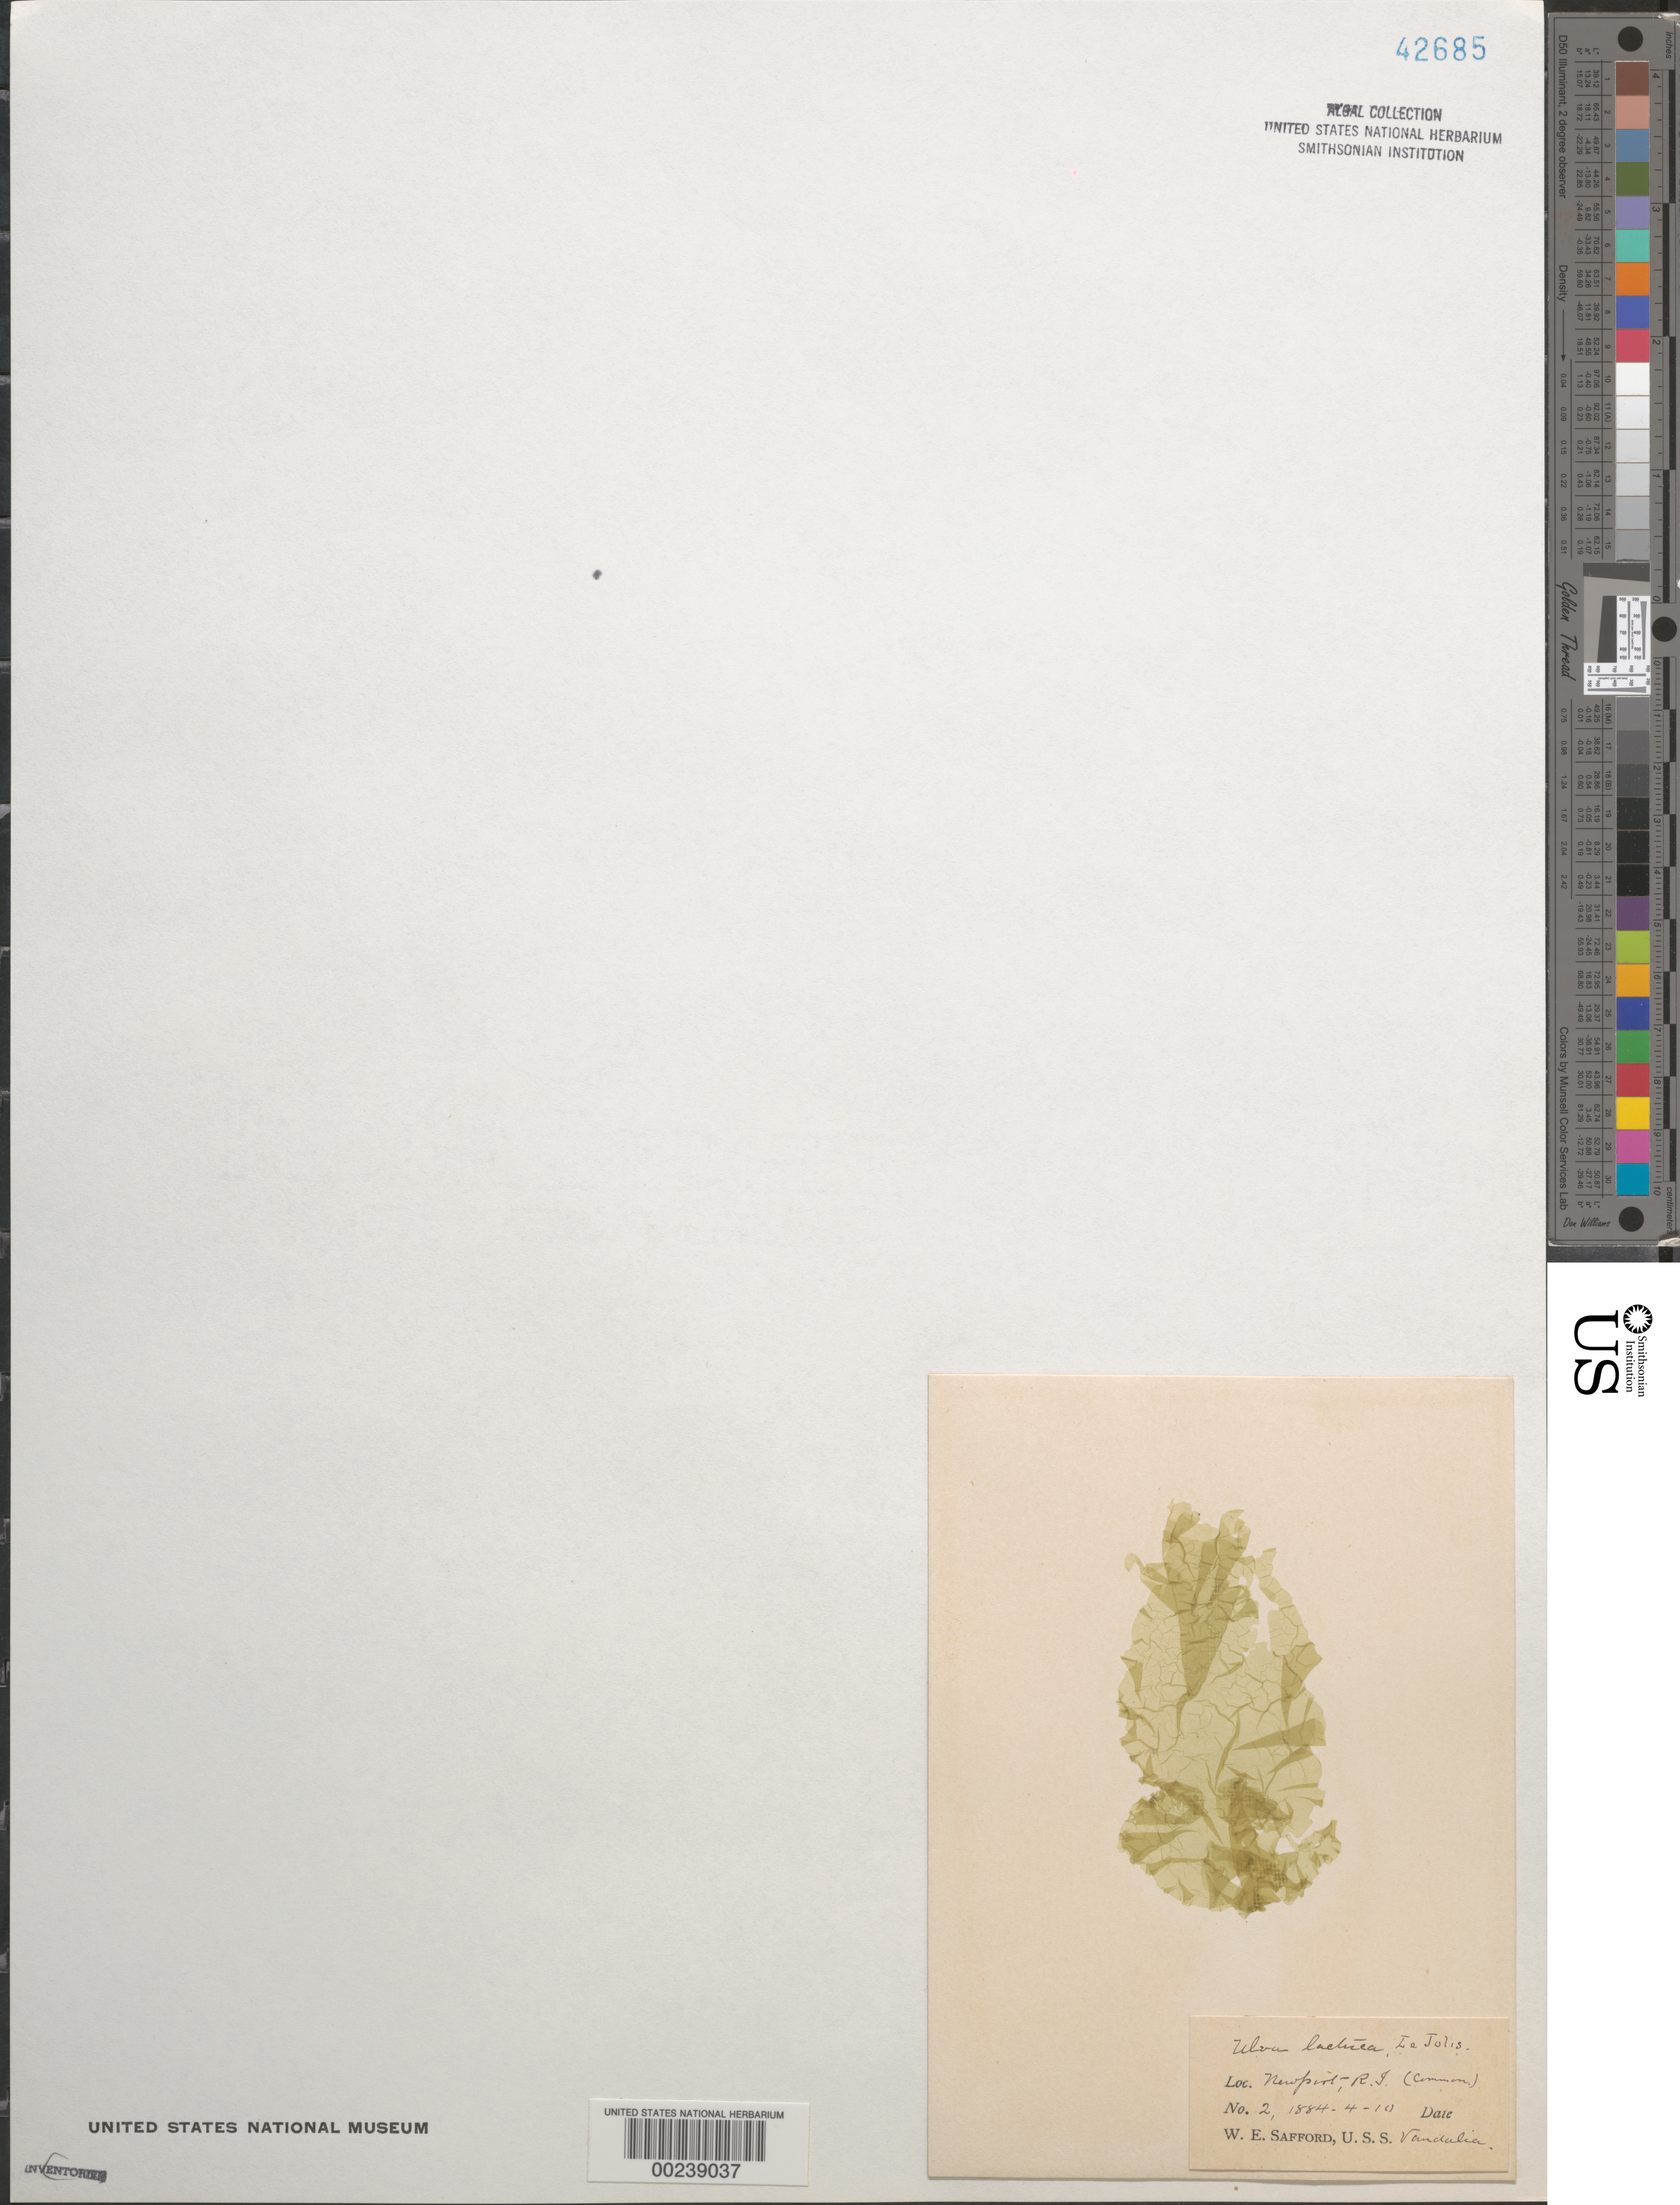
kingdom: Plantae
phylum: Chlorophyta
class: Ulvophyceae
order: Ulvales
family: Ulvaceae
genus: Ulva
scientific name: Ulva lactuca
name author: L.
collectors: W. E. Safford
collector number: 2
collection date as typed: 10 Apr 1884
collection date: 1884-04-10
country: United States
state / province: Rhode Island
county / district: Newport County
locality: Newport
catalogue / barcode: US 42685